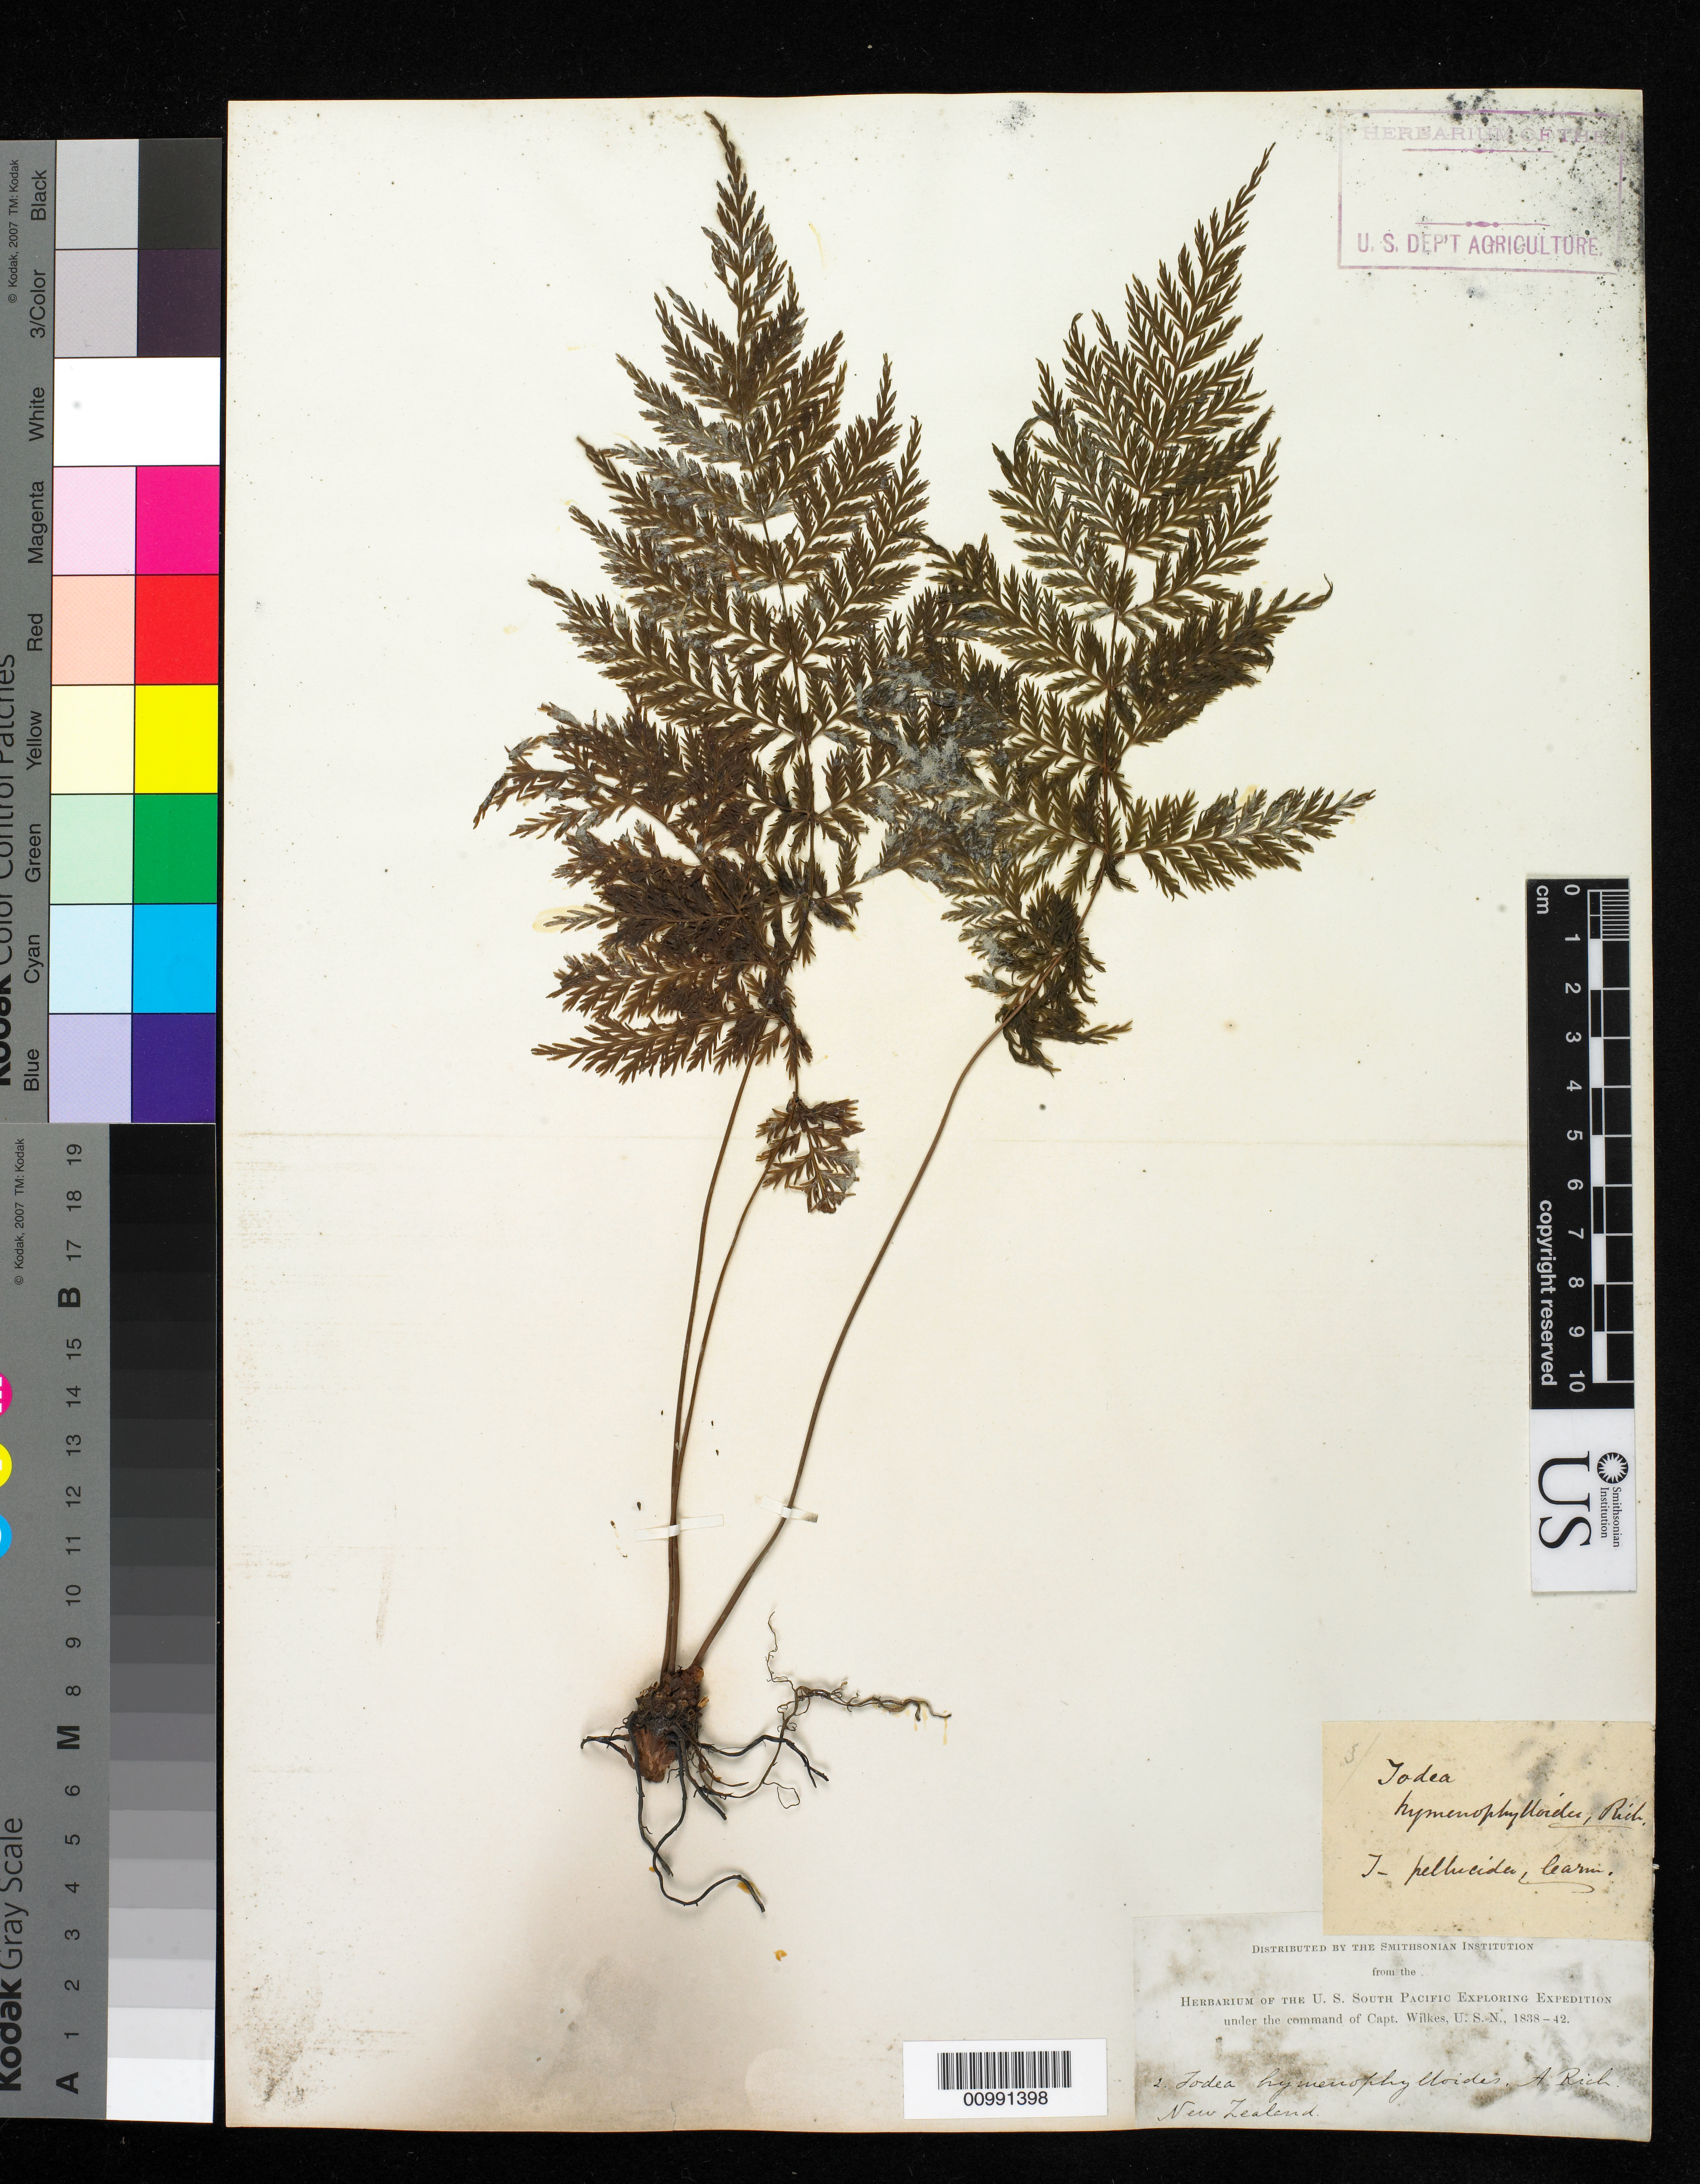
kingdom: Plantae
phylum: Tracheophyta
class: Polypodiopsida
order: Osmundales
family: Osmundaceae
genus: Leptopteris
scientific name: Leptopteris hymenophylloides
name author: (A. Rich.) C. Presl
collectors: Wilkes Explor. Exped.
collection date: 1838/1842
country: New Zealand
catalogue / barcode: US 98717